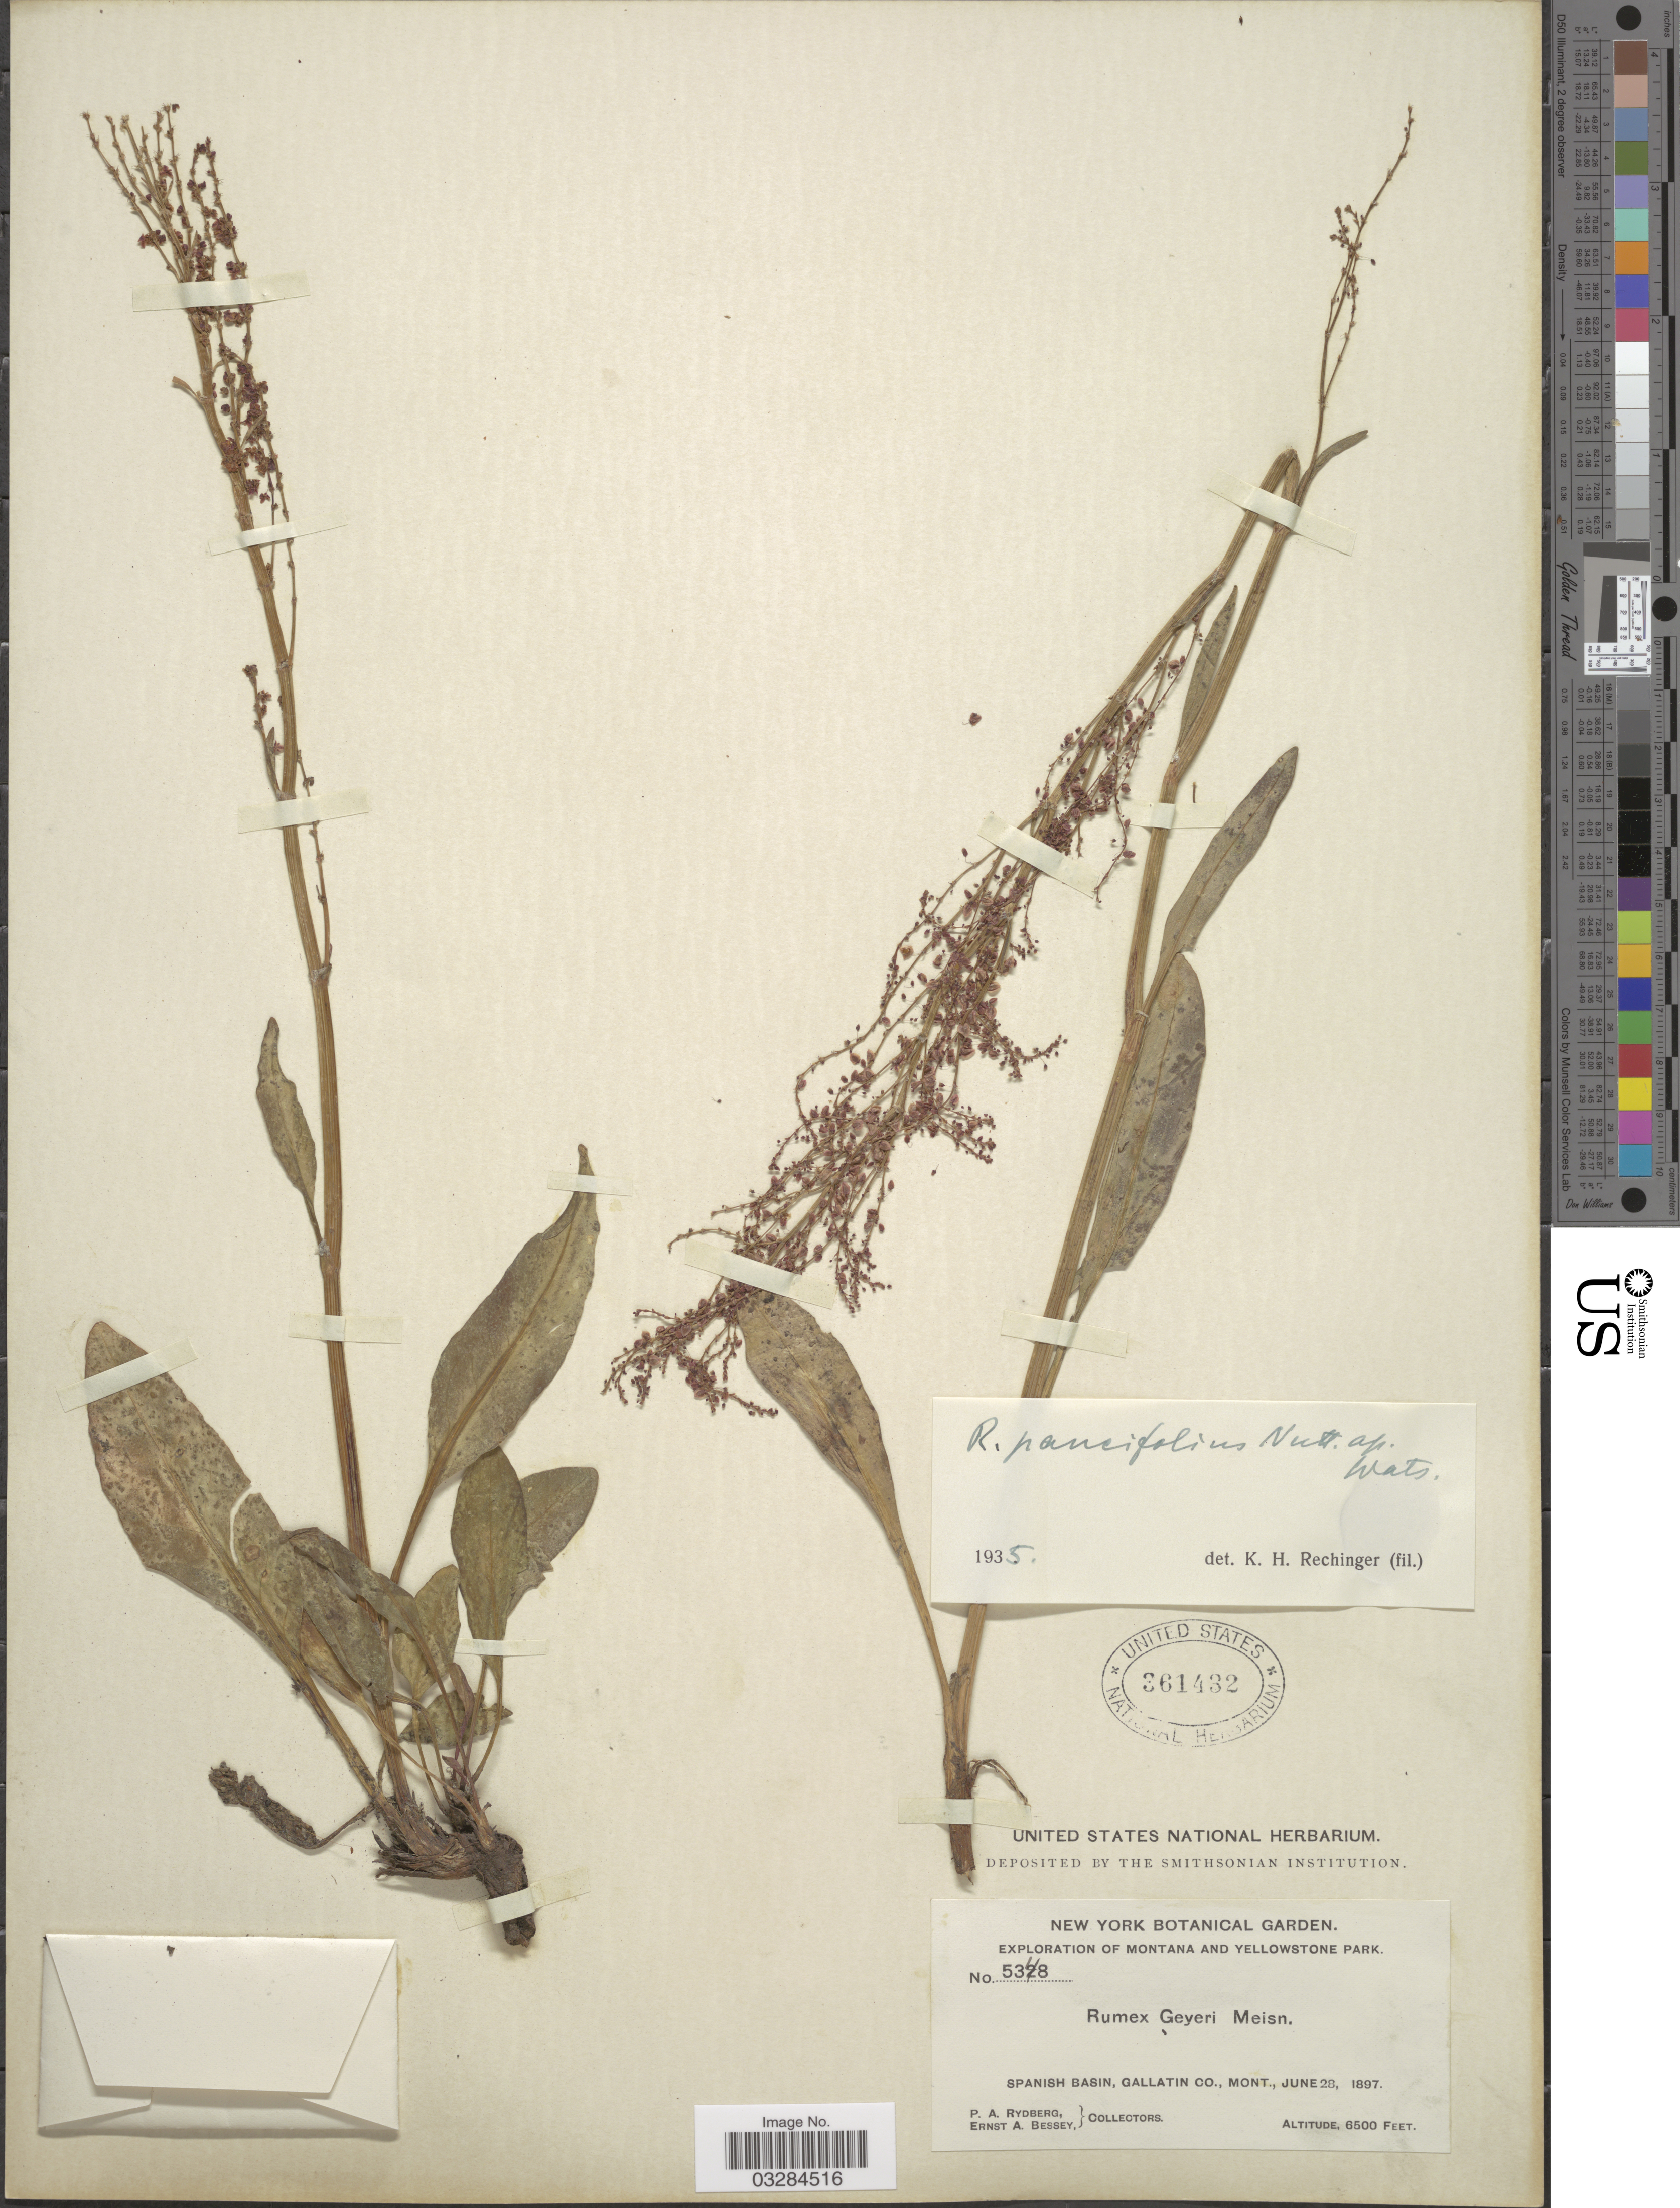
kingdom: Plantae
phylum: Tracheophyta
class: Magnoliopsida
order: Caryophyllales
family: Polygonaceae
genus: Rumex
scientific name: Rumex paucifolius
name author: Nutt.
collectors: P. A. Rydberg & E. A. Bessey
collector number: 5348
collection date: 1897-06-28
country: United States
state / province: Montana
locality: Montana and Yellowstone Park. Spanish Basin, Gallatin Co.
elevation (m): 1981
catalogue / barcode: US 361432